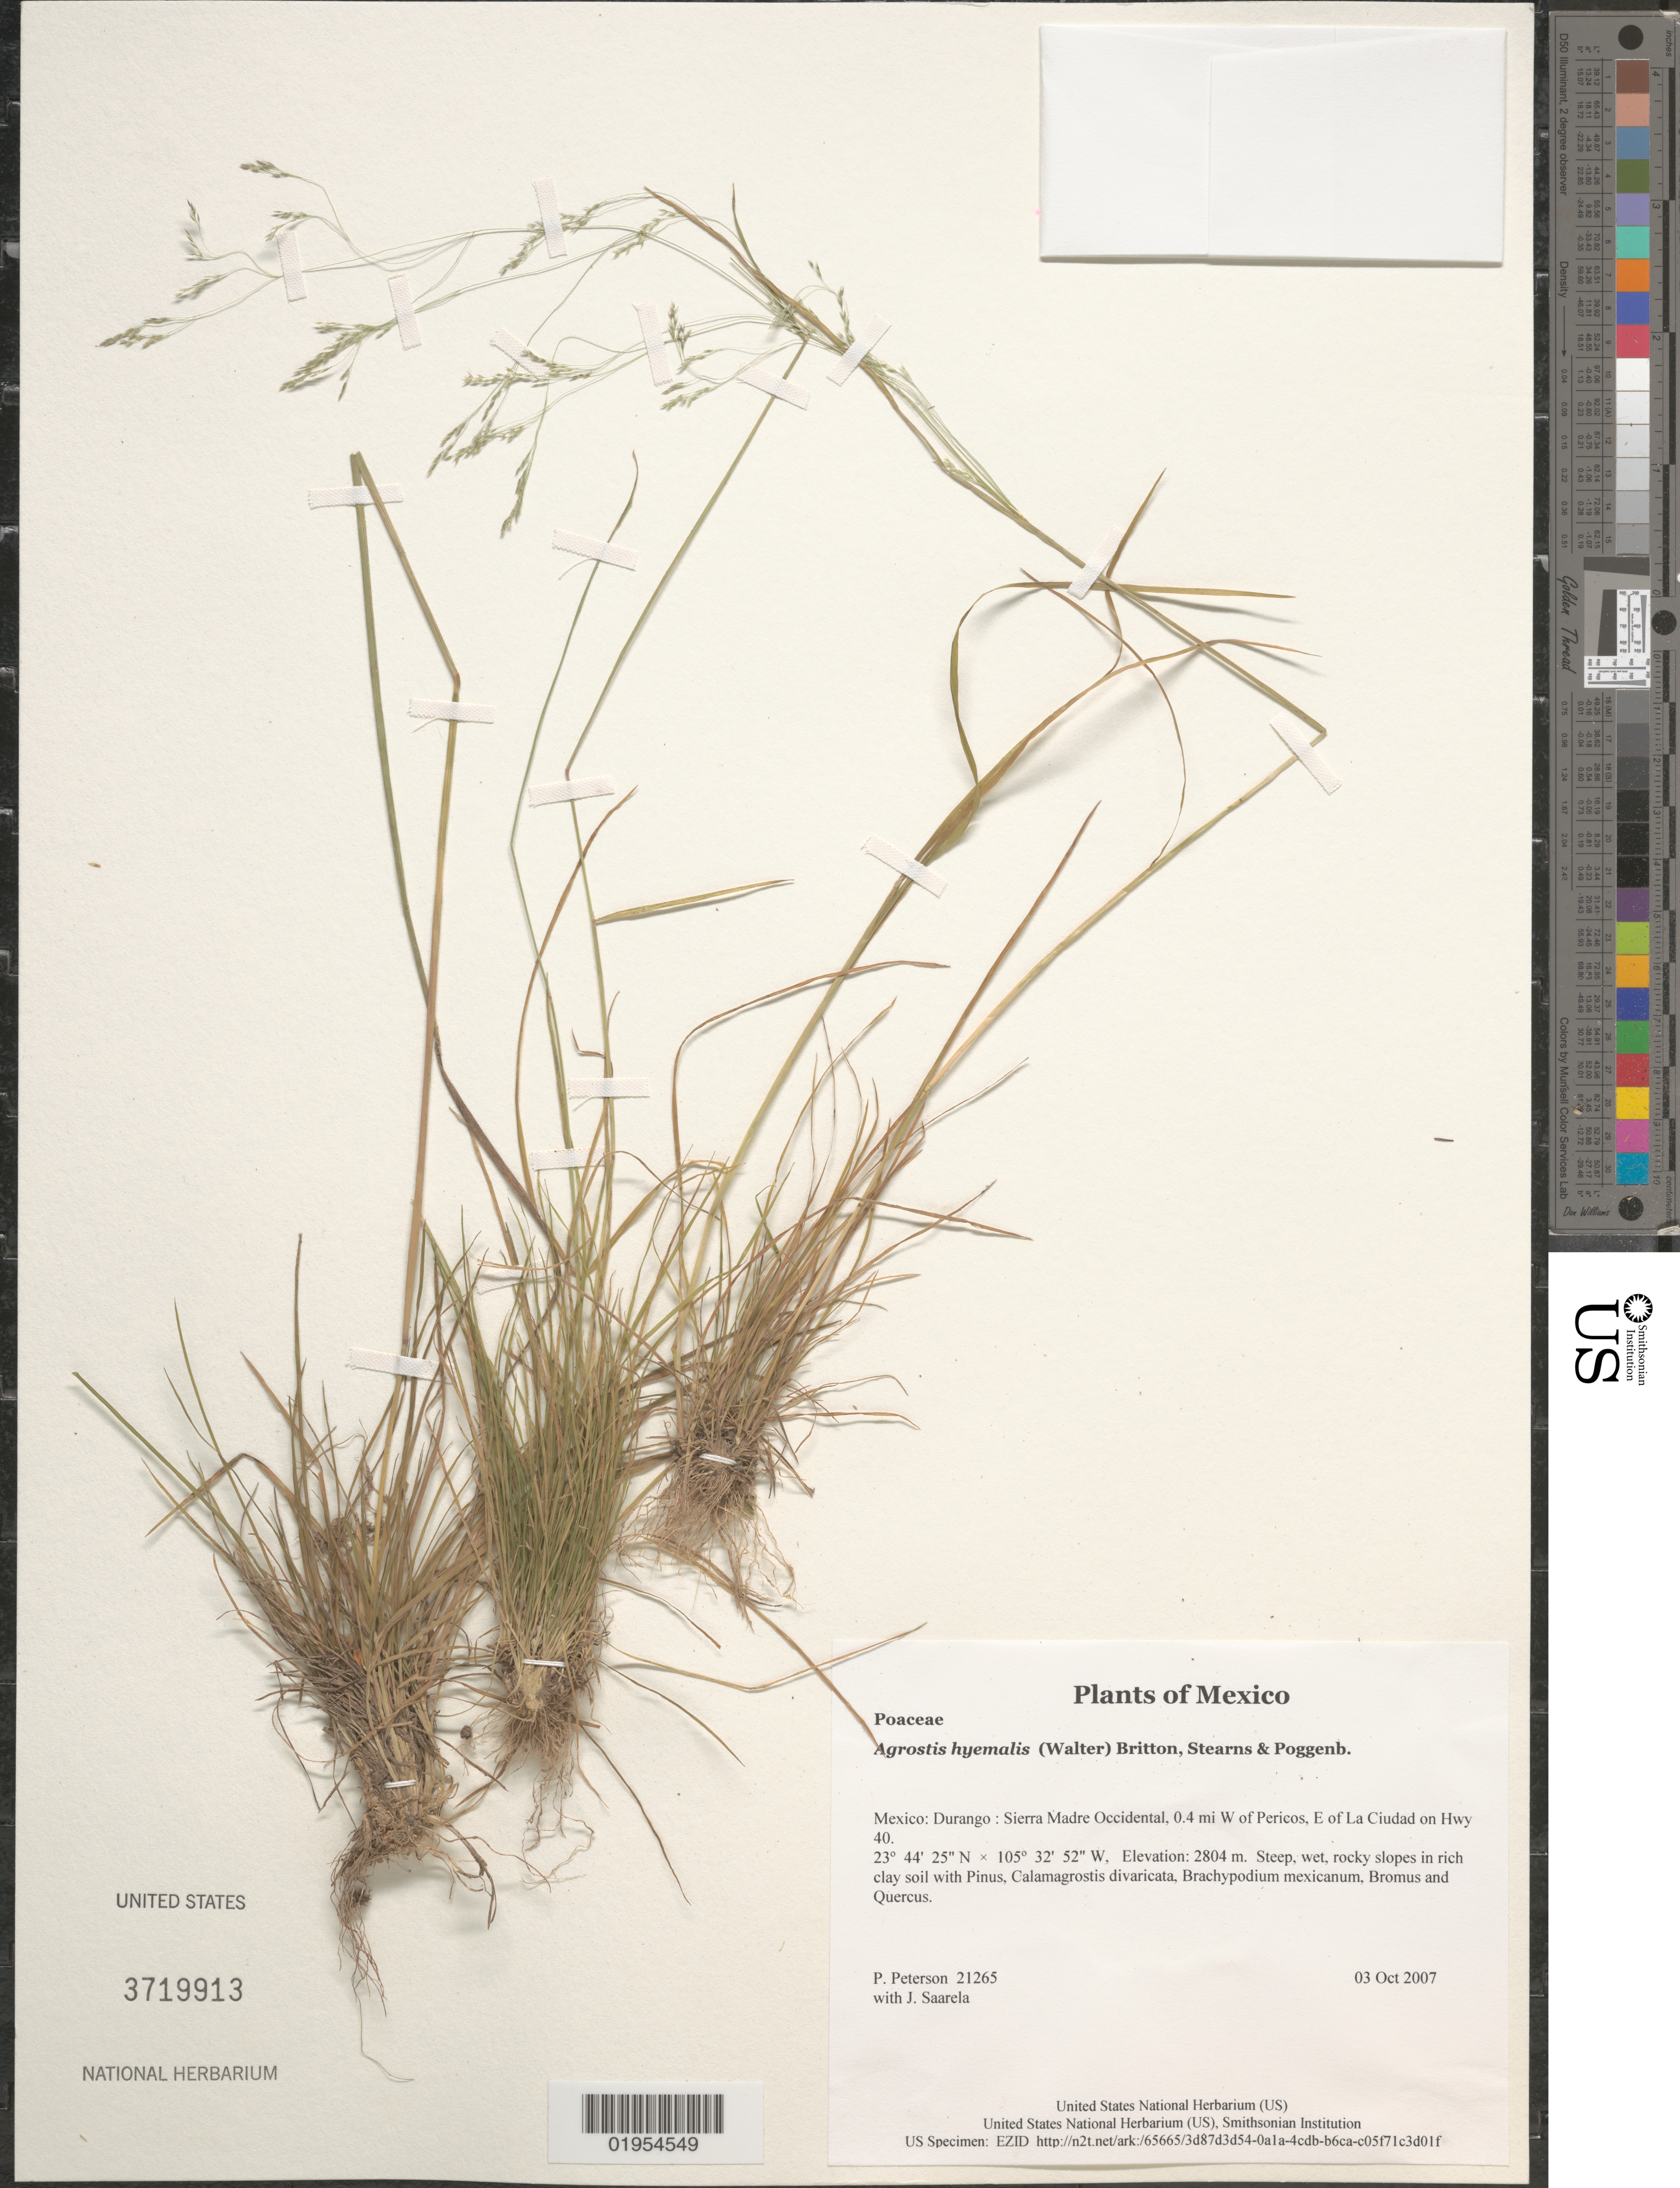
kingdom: Plantae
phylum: Tracheophyta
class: Liliopsida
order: Poales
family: Poaceae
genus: Agrostis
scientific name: Agrostis hyemalis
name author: (Walter) Britton et al.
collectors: P. M. Peterson & J. Saarela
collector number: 21265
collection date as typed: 03 Oct 2007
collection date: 2007-10-03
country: Mexico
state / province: Durango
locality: Sierra Madre Occidental, 0.4 mi W of Pericos, E of La Ciudad on Hwy 40.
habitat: Steep, wet, rocky slopes in rich clay soil with Pinus, Calamagrostis divaricata, Brachypodium mexicanum, Bromus and Quercus.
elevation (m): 2804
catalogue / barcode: US 3719913